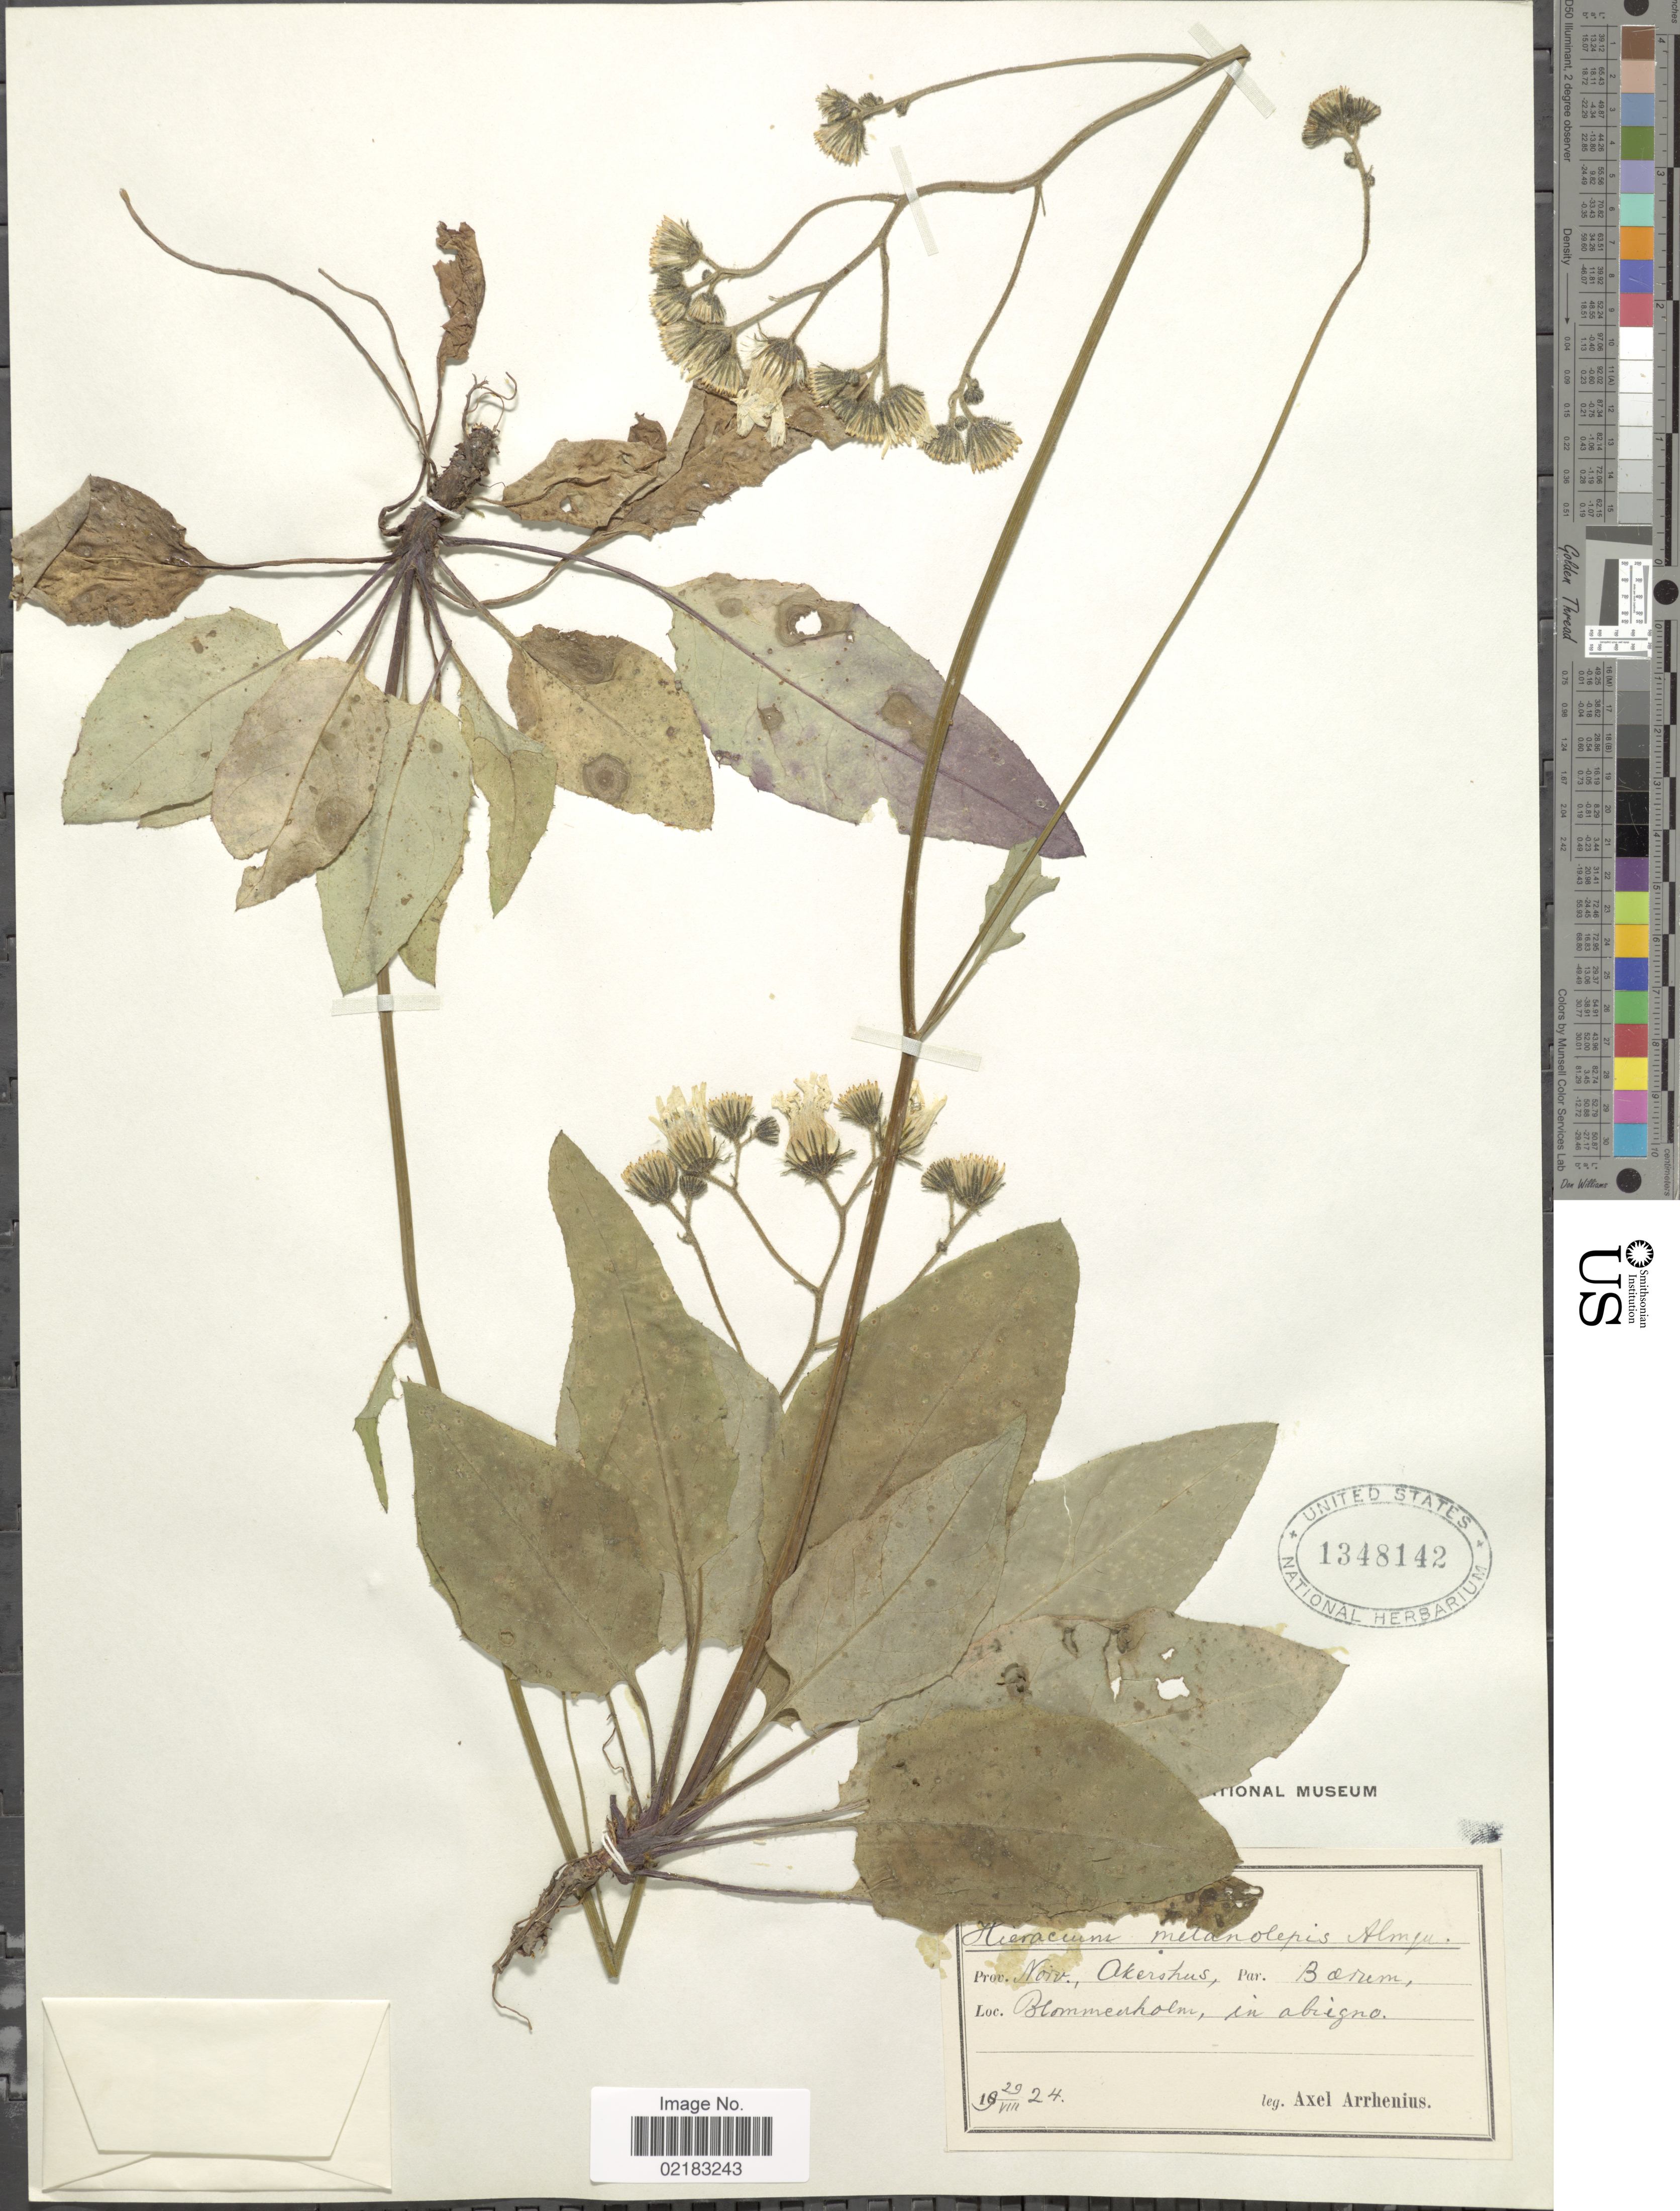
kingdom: Plantae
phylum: Tracheophyta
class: Magnoliopsida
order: Asterales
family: Asteraceae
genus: Hieracium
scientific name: Hieracium melanolepis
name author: Almquist ex Norrlin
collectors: A. Arrhenius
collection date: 1924-08-29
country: Norway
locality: Norv., Akershus, par. Bærum, Blommenholm in abiegno.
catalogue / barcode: US 1348142